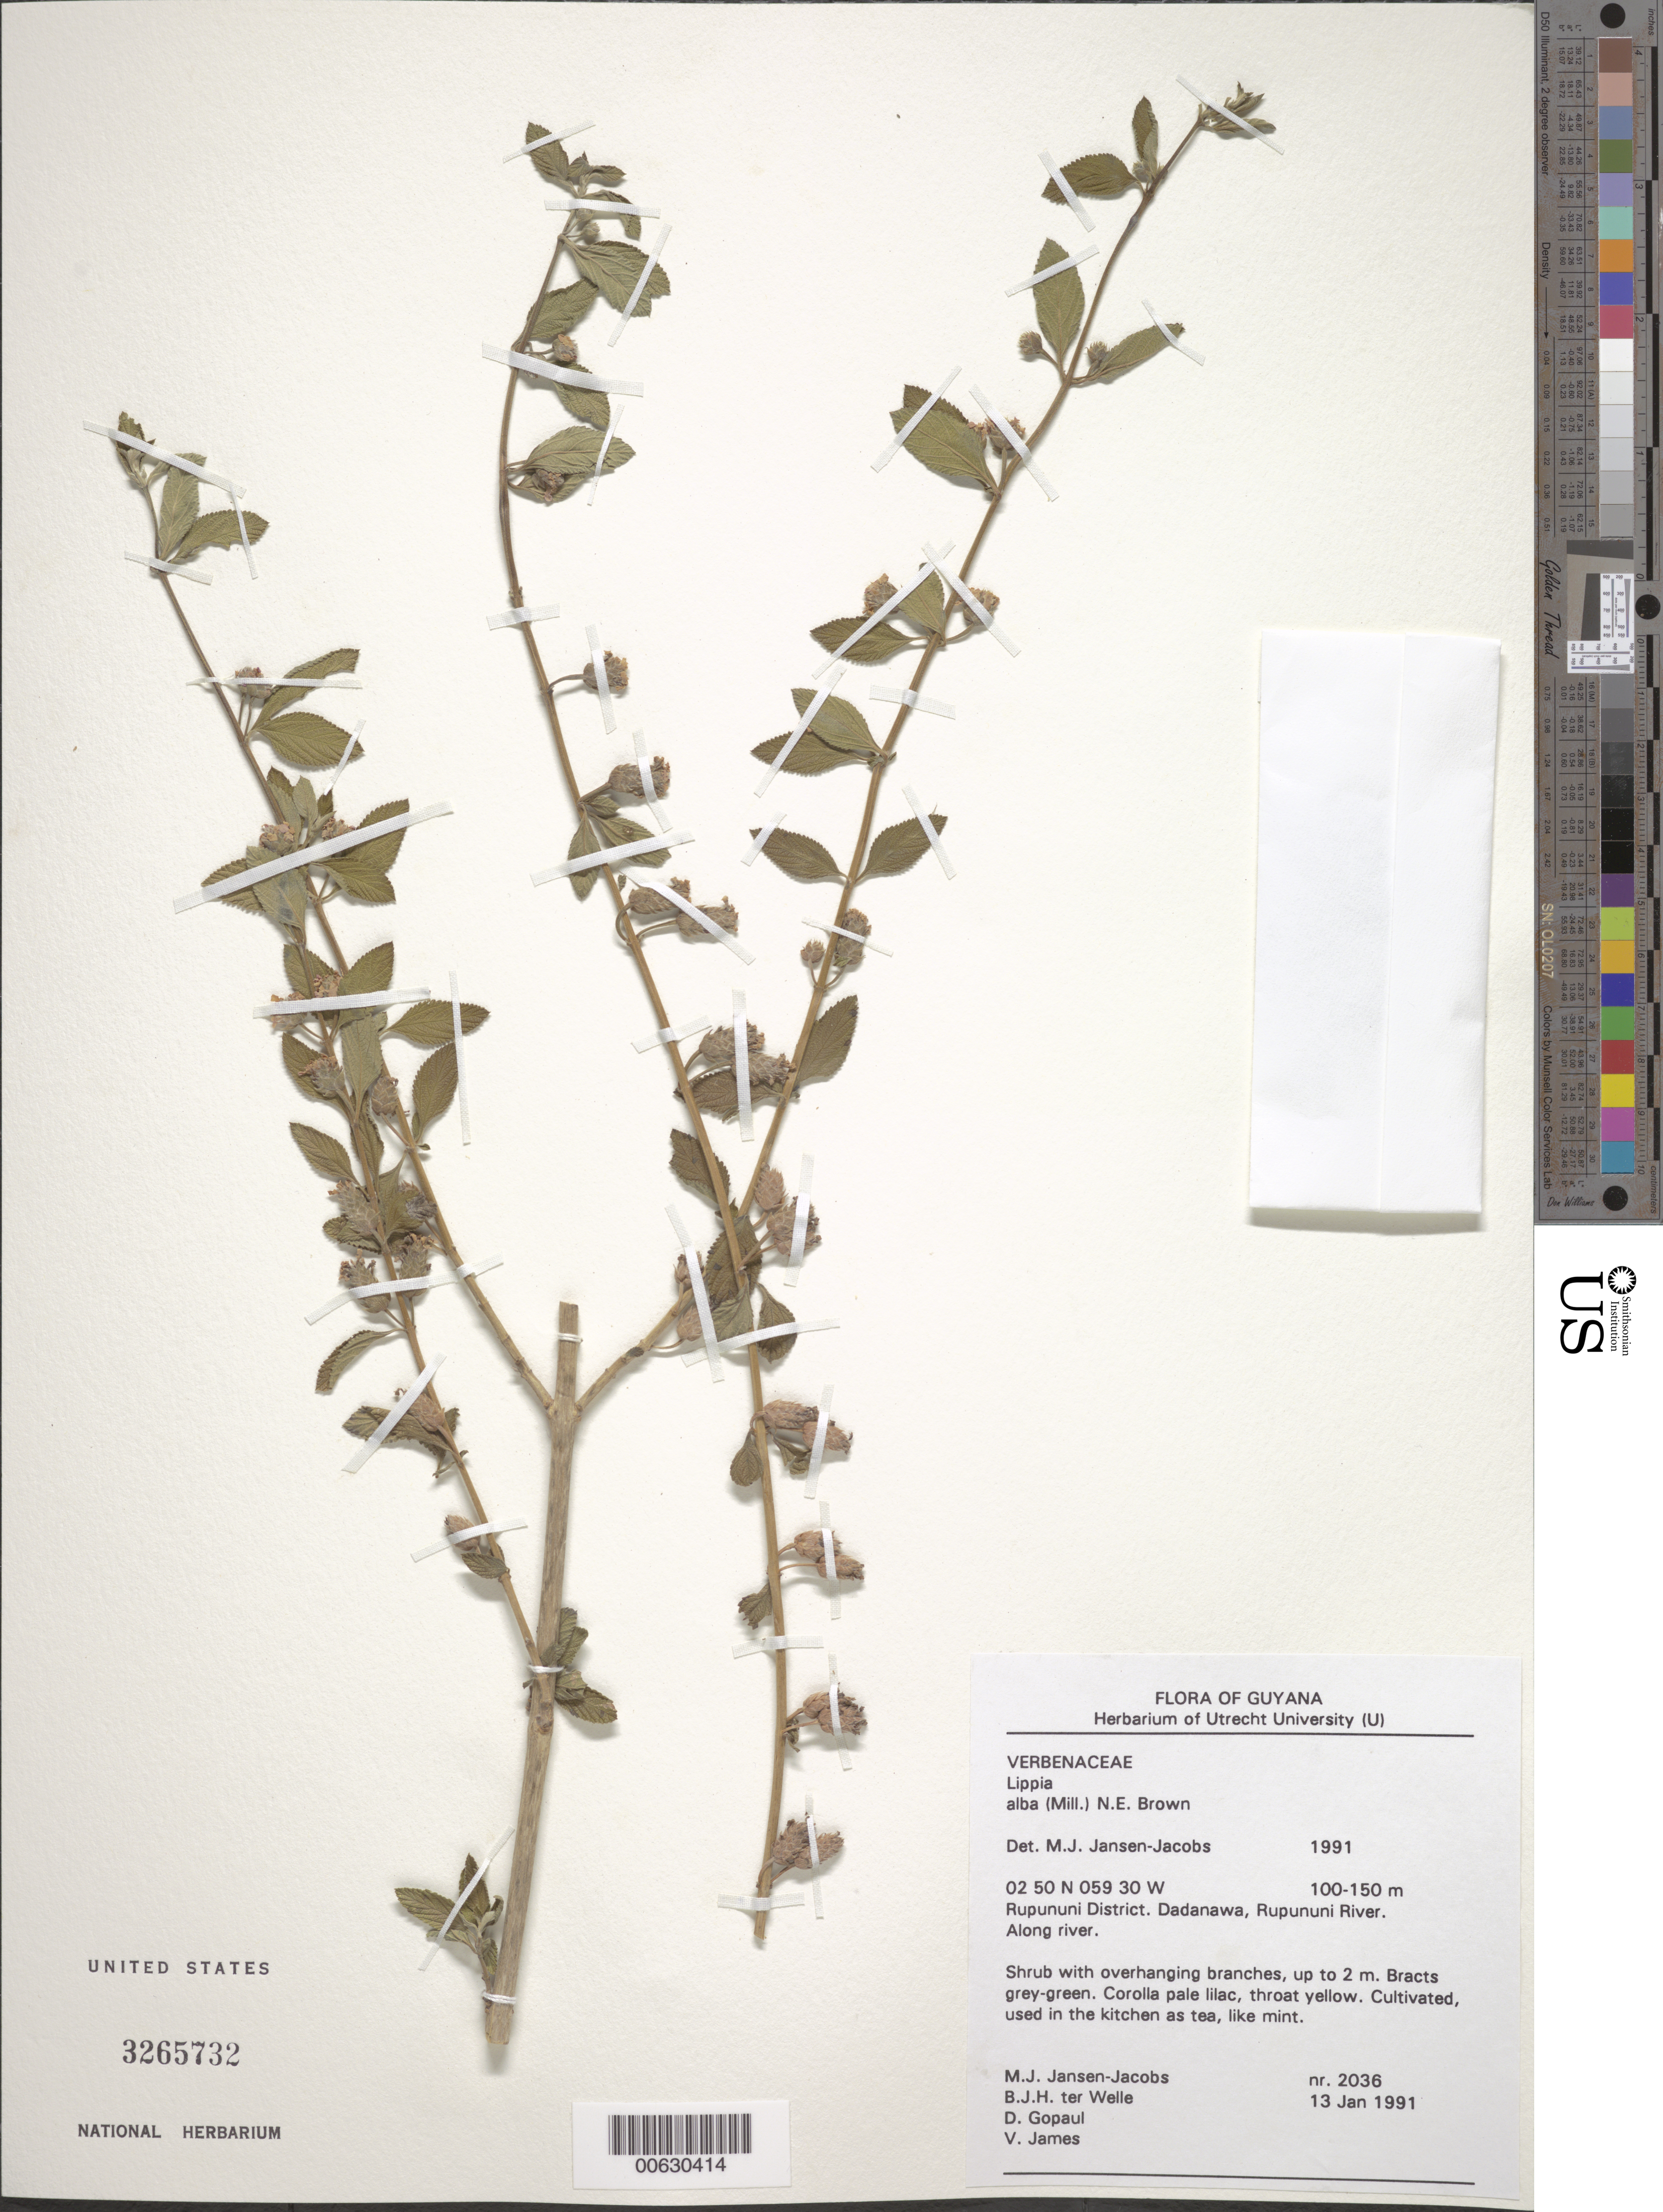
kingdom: Plantae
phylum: Tracheophyta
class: Magnoliopsida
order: Lamiales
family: Verbenaceae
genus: Lippia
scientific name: Lippia alba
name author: (Mill.) N.E. Br. ex Britton & P. Wilson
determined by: Jansen-Jacobs, M. J., (U), Nationaal Herbarium Nederland, Utrecht University branch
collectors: M. J. Jansen-Jacobs, B. Welle, D. Gopaul & V. James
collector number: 2036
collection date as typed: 13-Jan-91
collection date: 1991-01-13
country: Guyana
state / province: U. Takutu-U. Essequibo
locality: Dadanawa, Rupununi River, Rupununi District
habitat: Along river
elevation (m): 100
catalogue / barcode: US 3265732